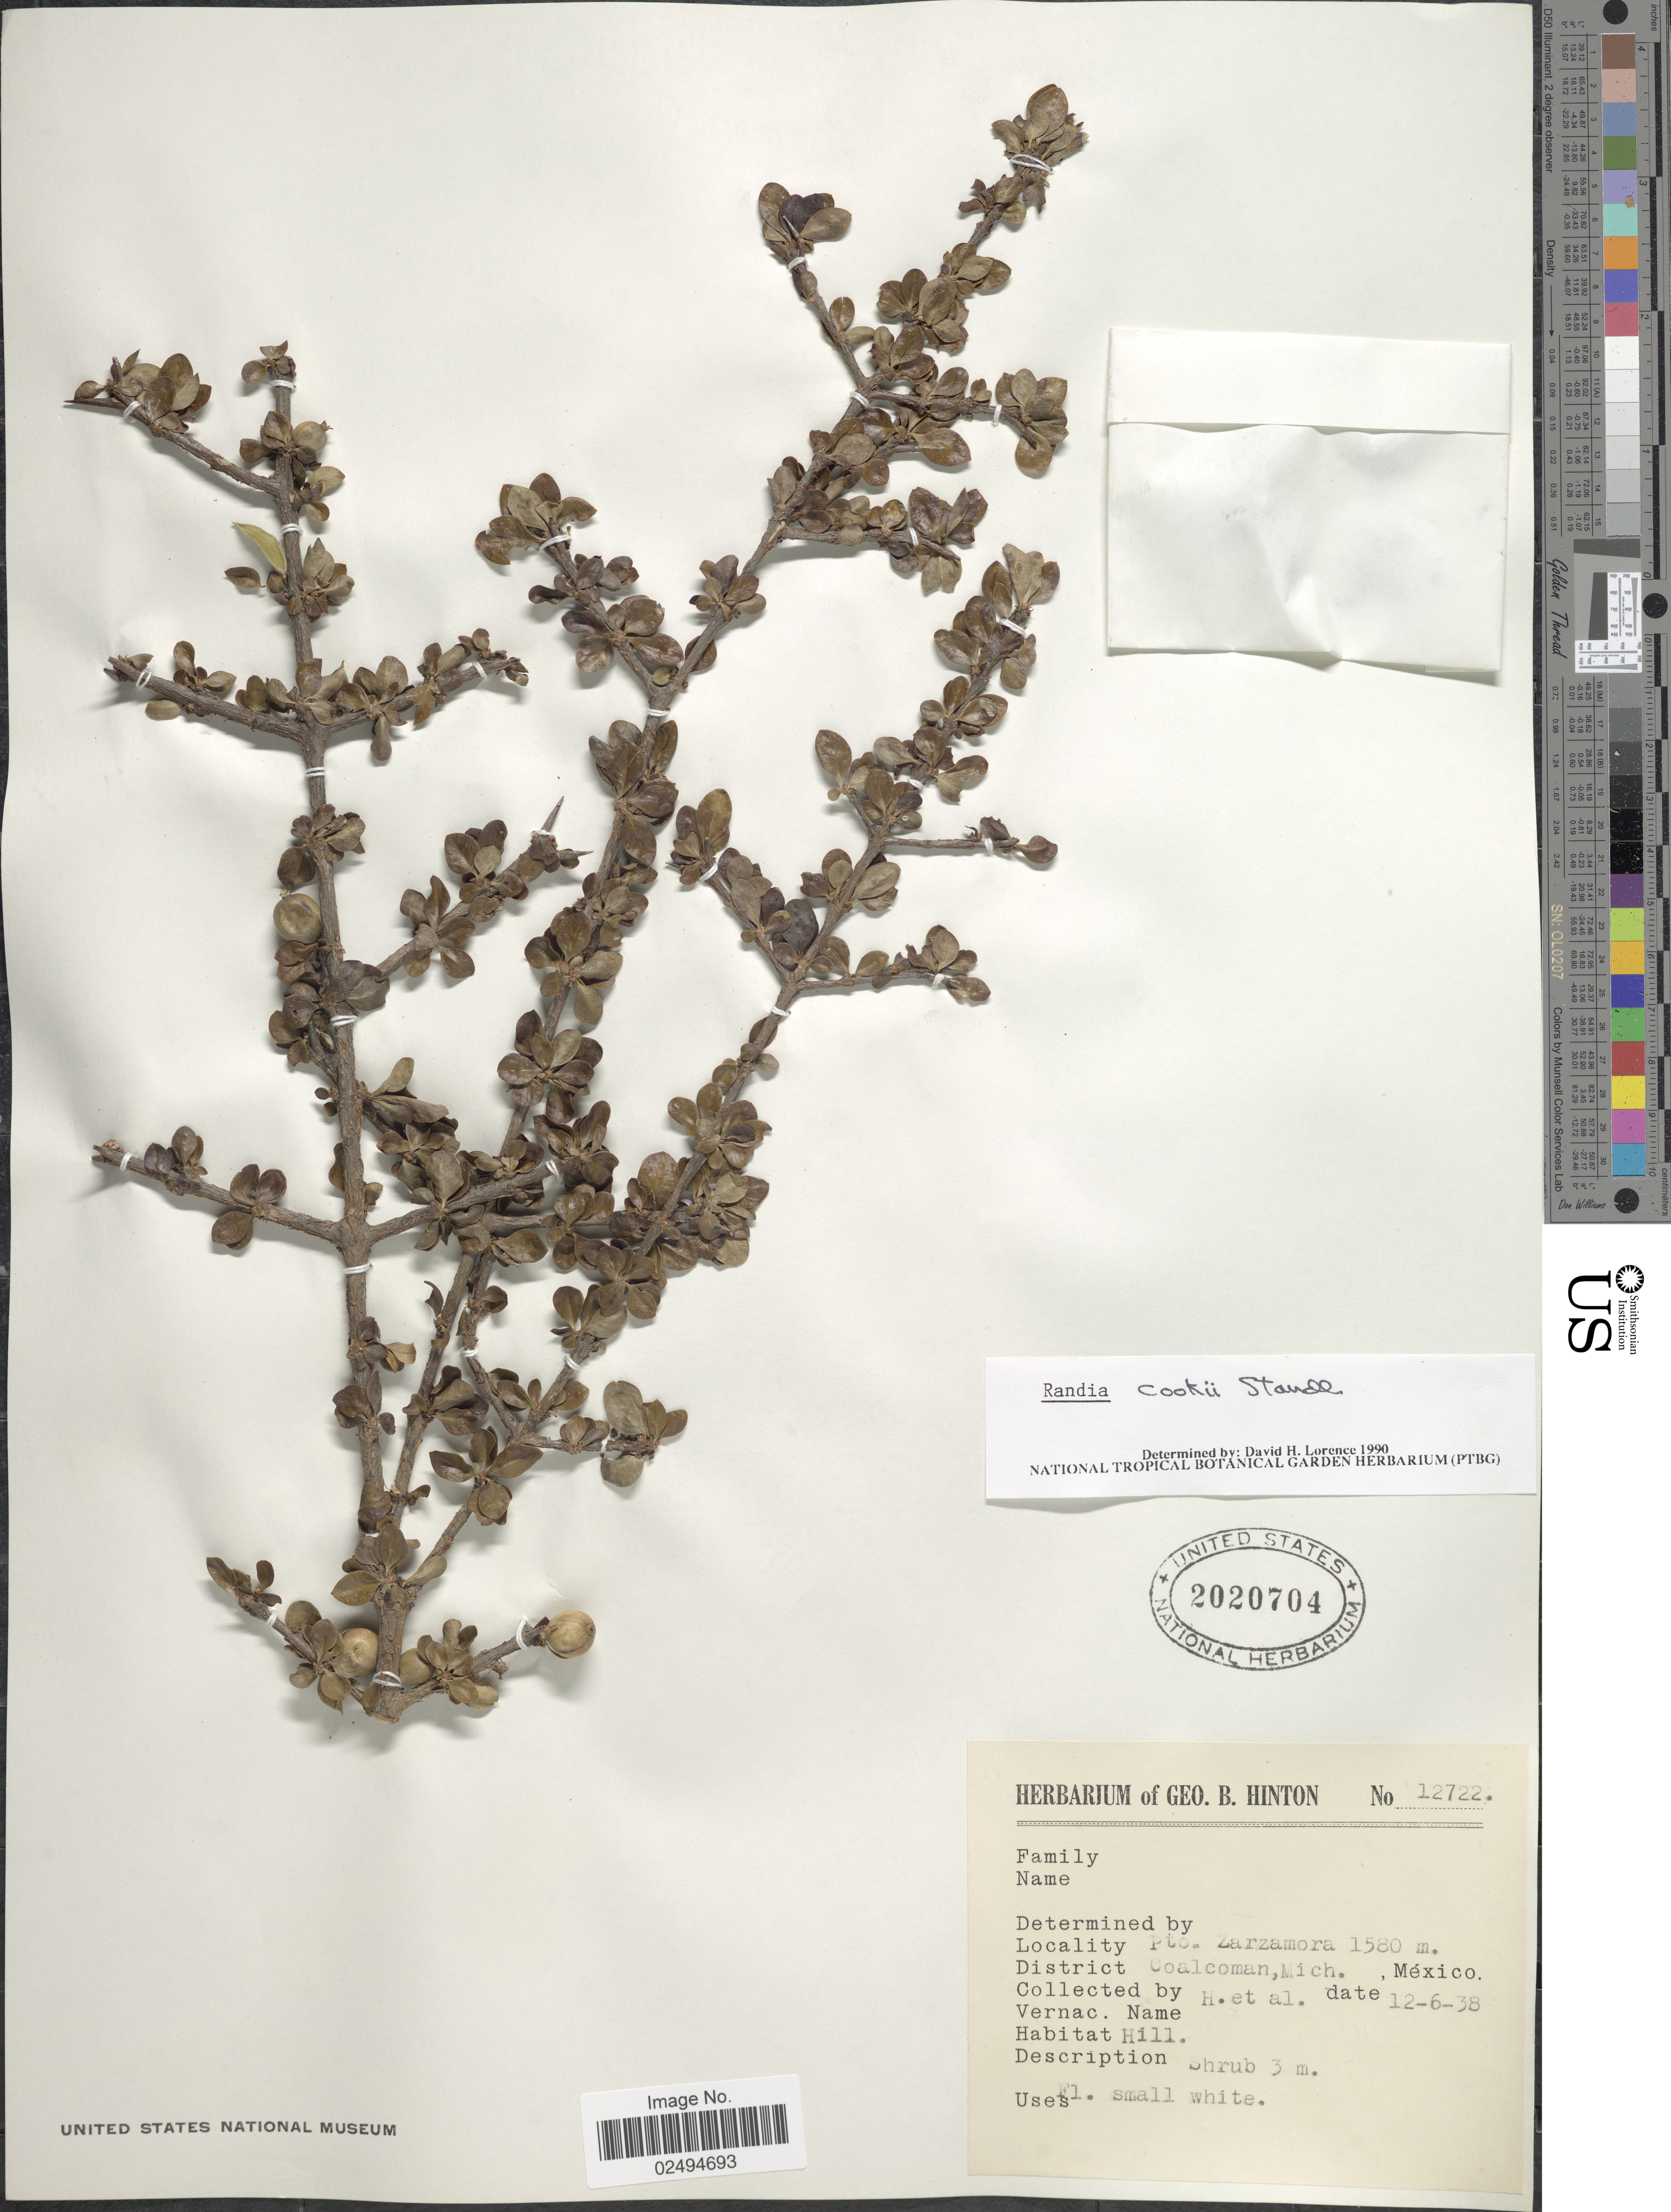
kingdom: Plantae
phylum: Tracheophyta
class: Magnoliopsida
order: Gentianales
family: Rubiaceae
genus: Randia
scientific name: Randia cookii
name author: Standl.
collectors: G. B. Hinton & et al.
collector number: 12722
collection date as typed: Transcribed d/m/y: 6/12/38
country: Mexico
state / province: Michoacán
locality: Pto. Zarzamora. District Coalman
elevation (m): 1580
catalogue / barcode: US 2020704